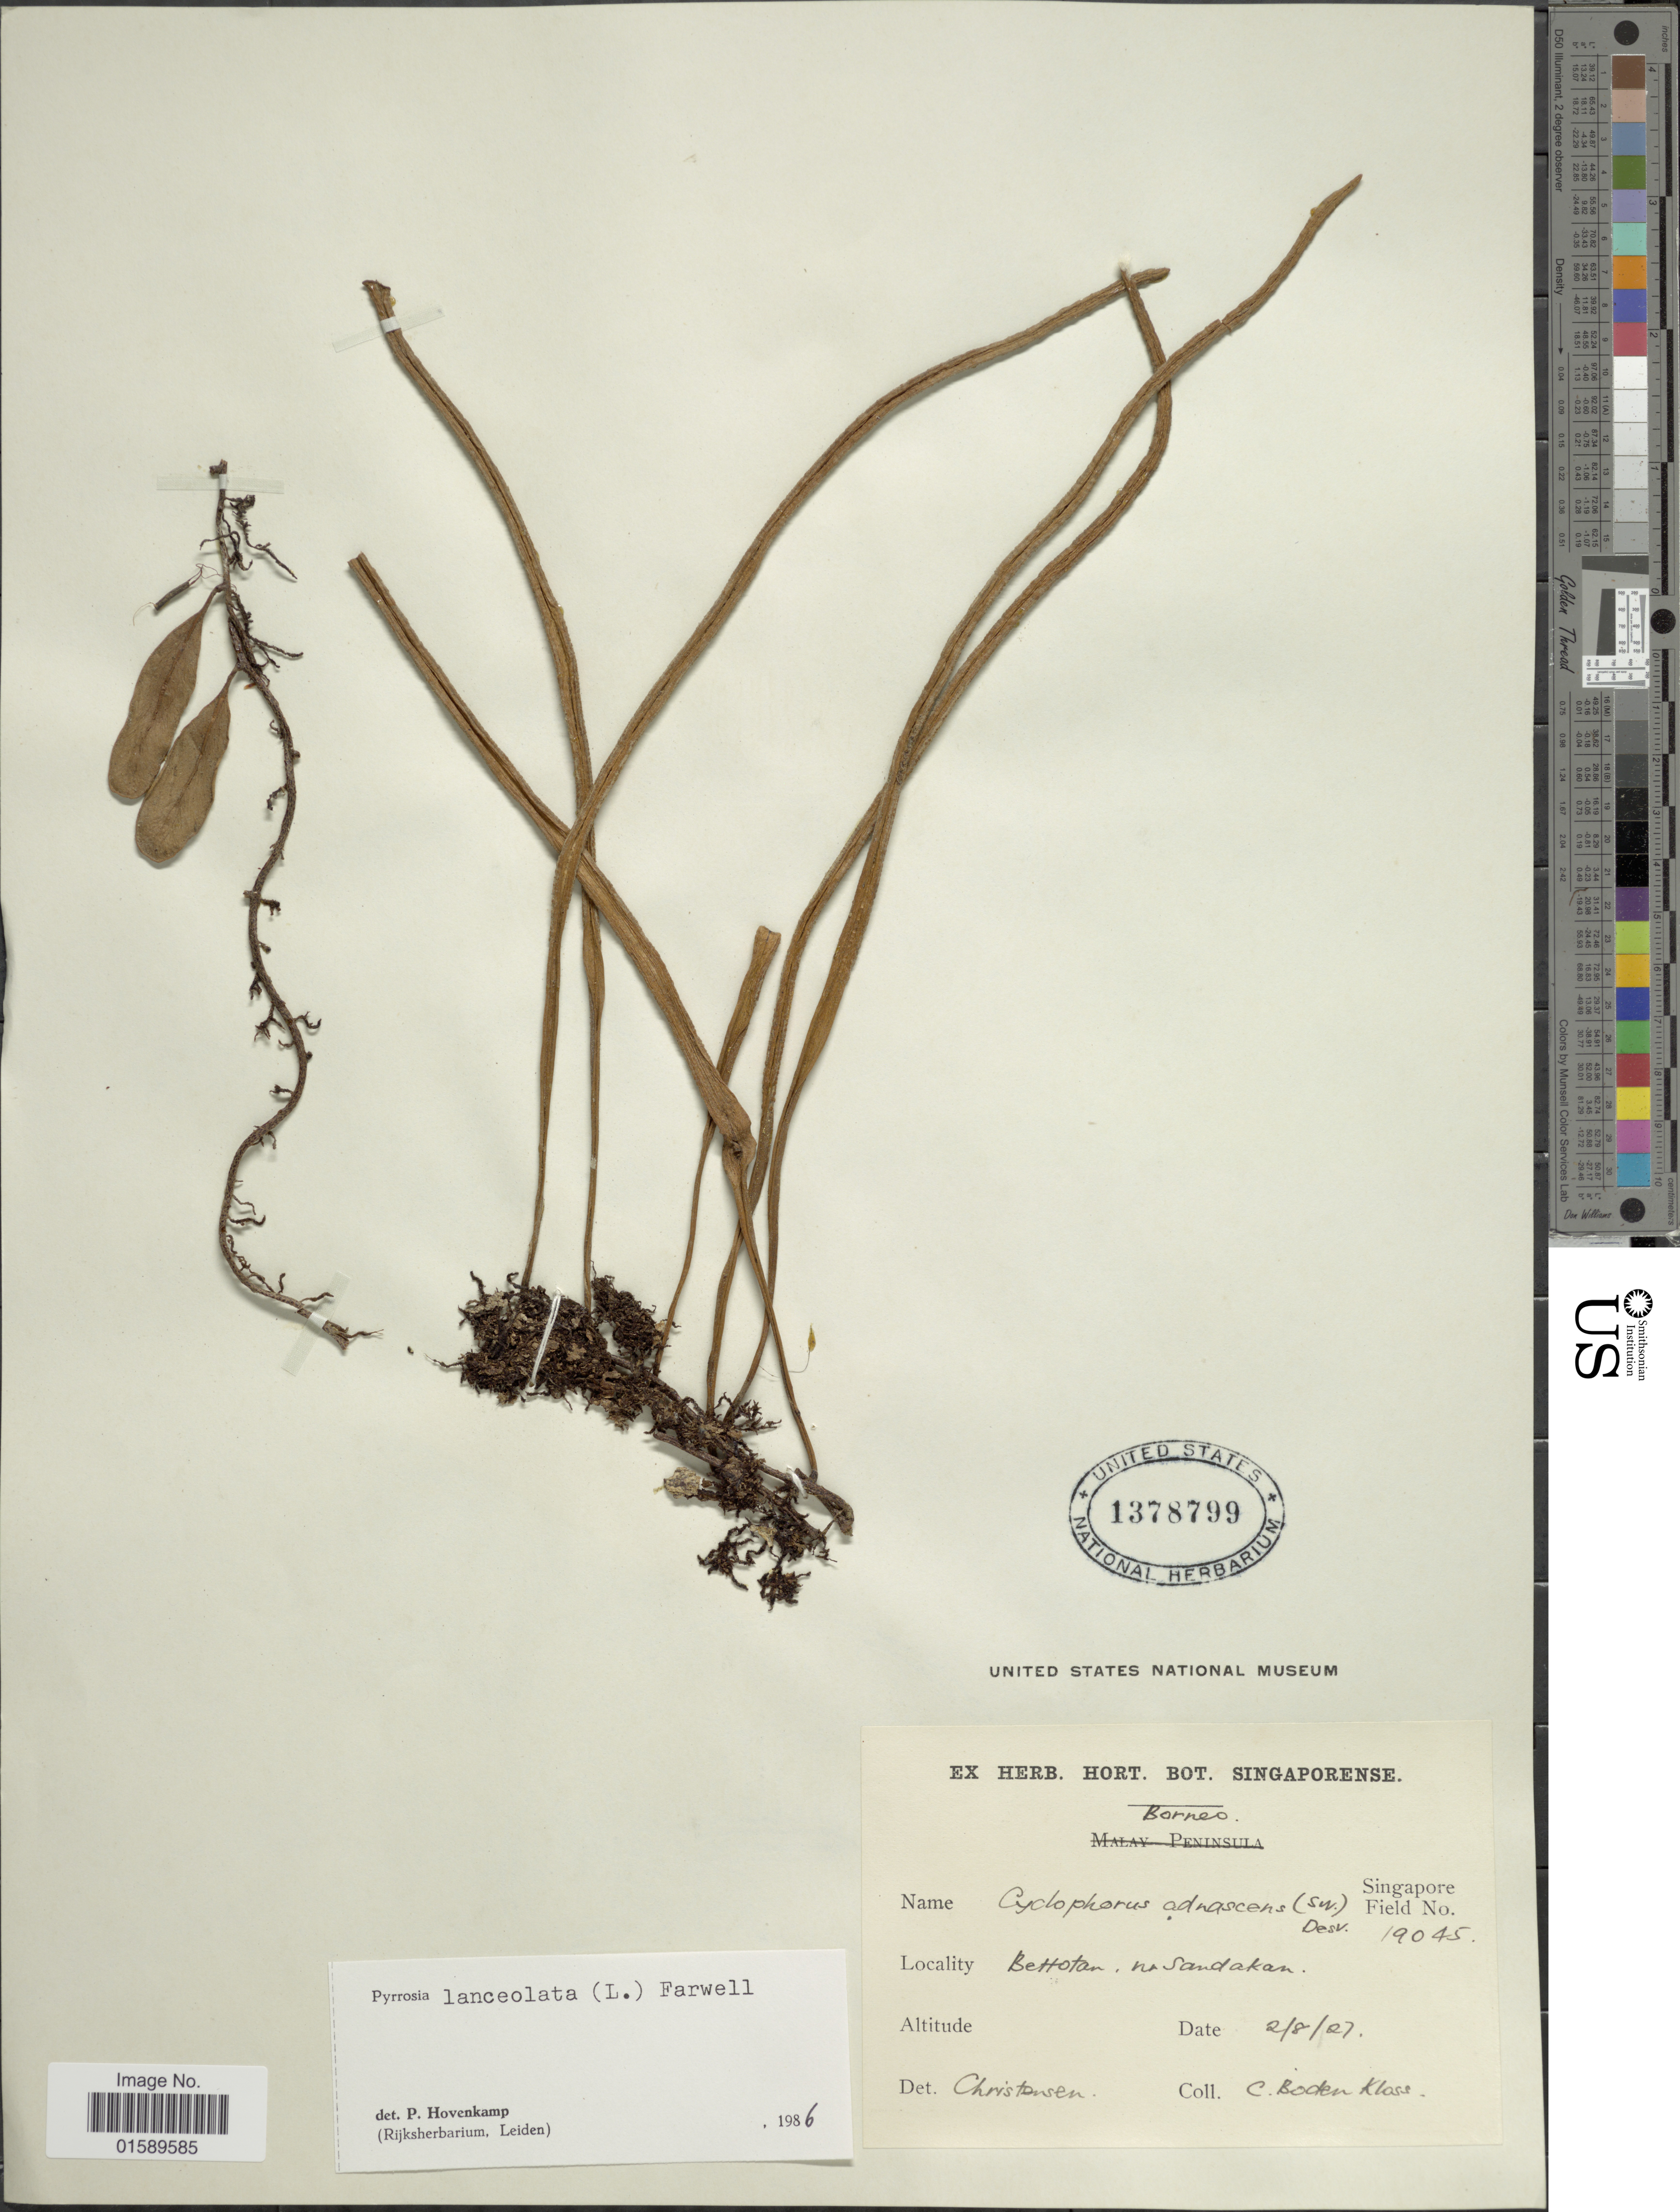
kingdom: Plantae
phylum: Tracheophyta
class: Polypodiopsida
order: Polypodiales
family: Polypodiaceae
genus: Pyrrosia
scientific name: Pyrrosia lanceolata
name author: (L.) Farw.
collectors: C. Boden-Kloss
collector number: Singapore Field 19045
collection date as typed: Transcribed d/m/y: 2/8/27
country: Malaysia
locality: Borneo, Bettotan, nr. Sandakan.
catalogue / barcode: US 1378799